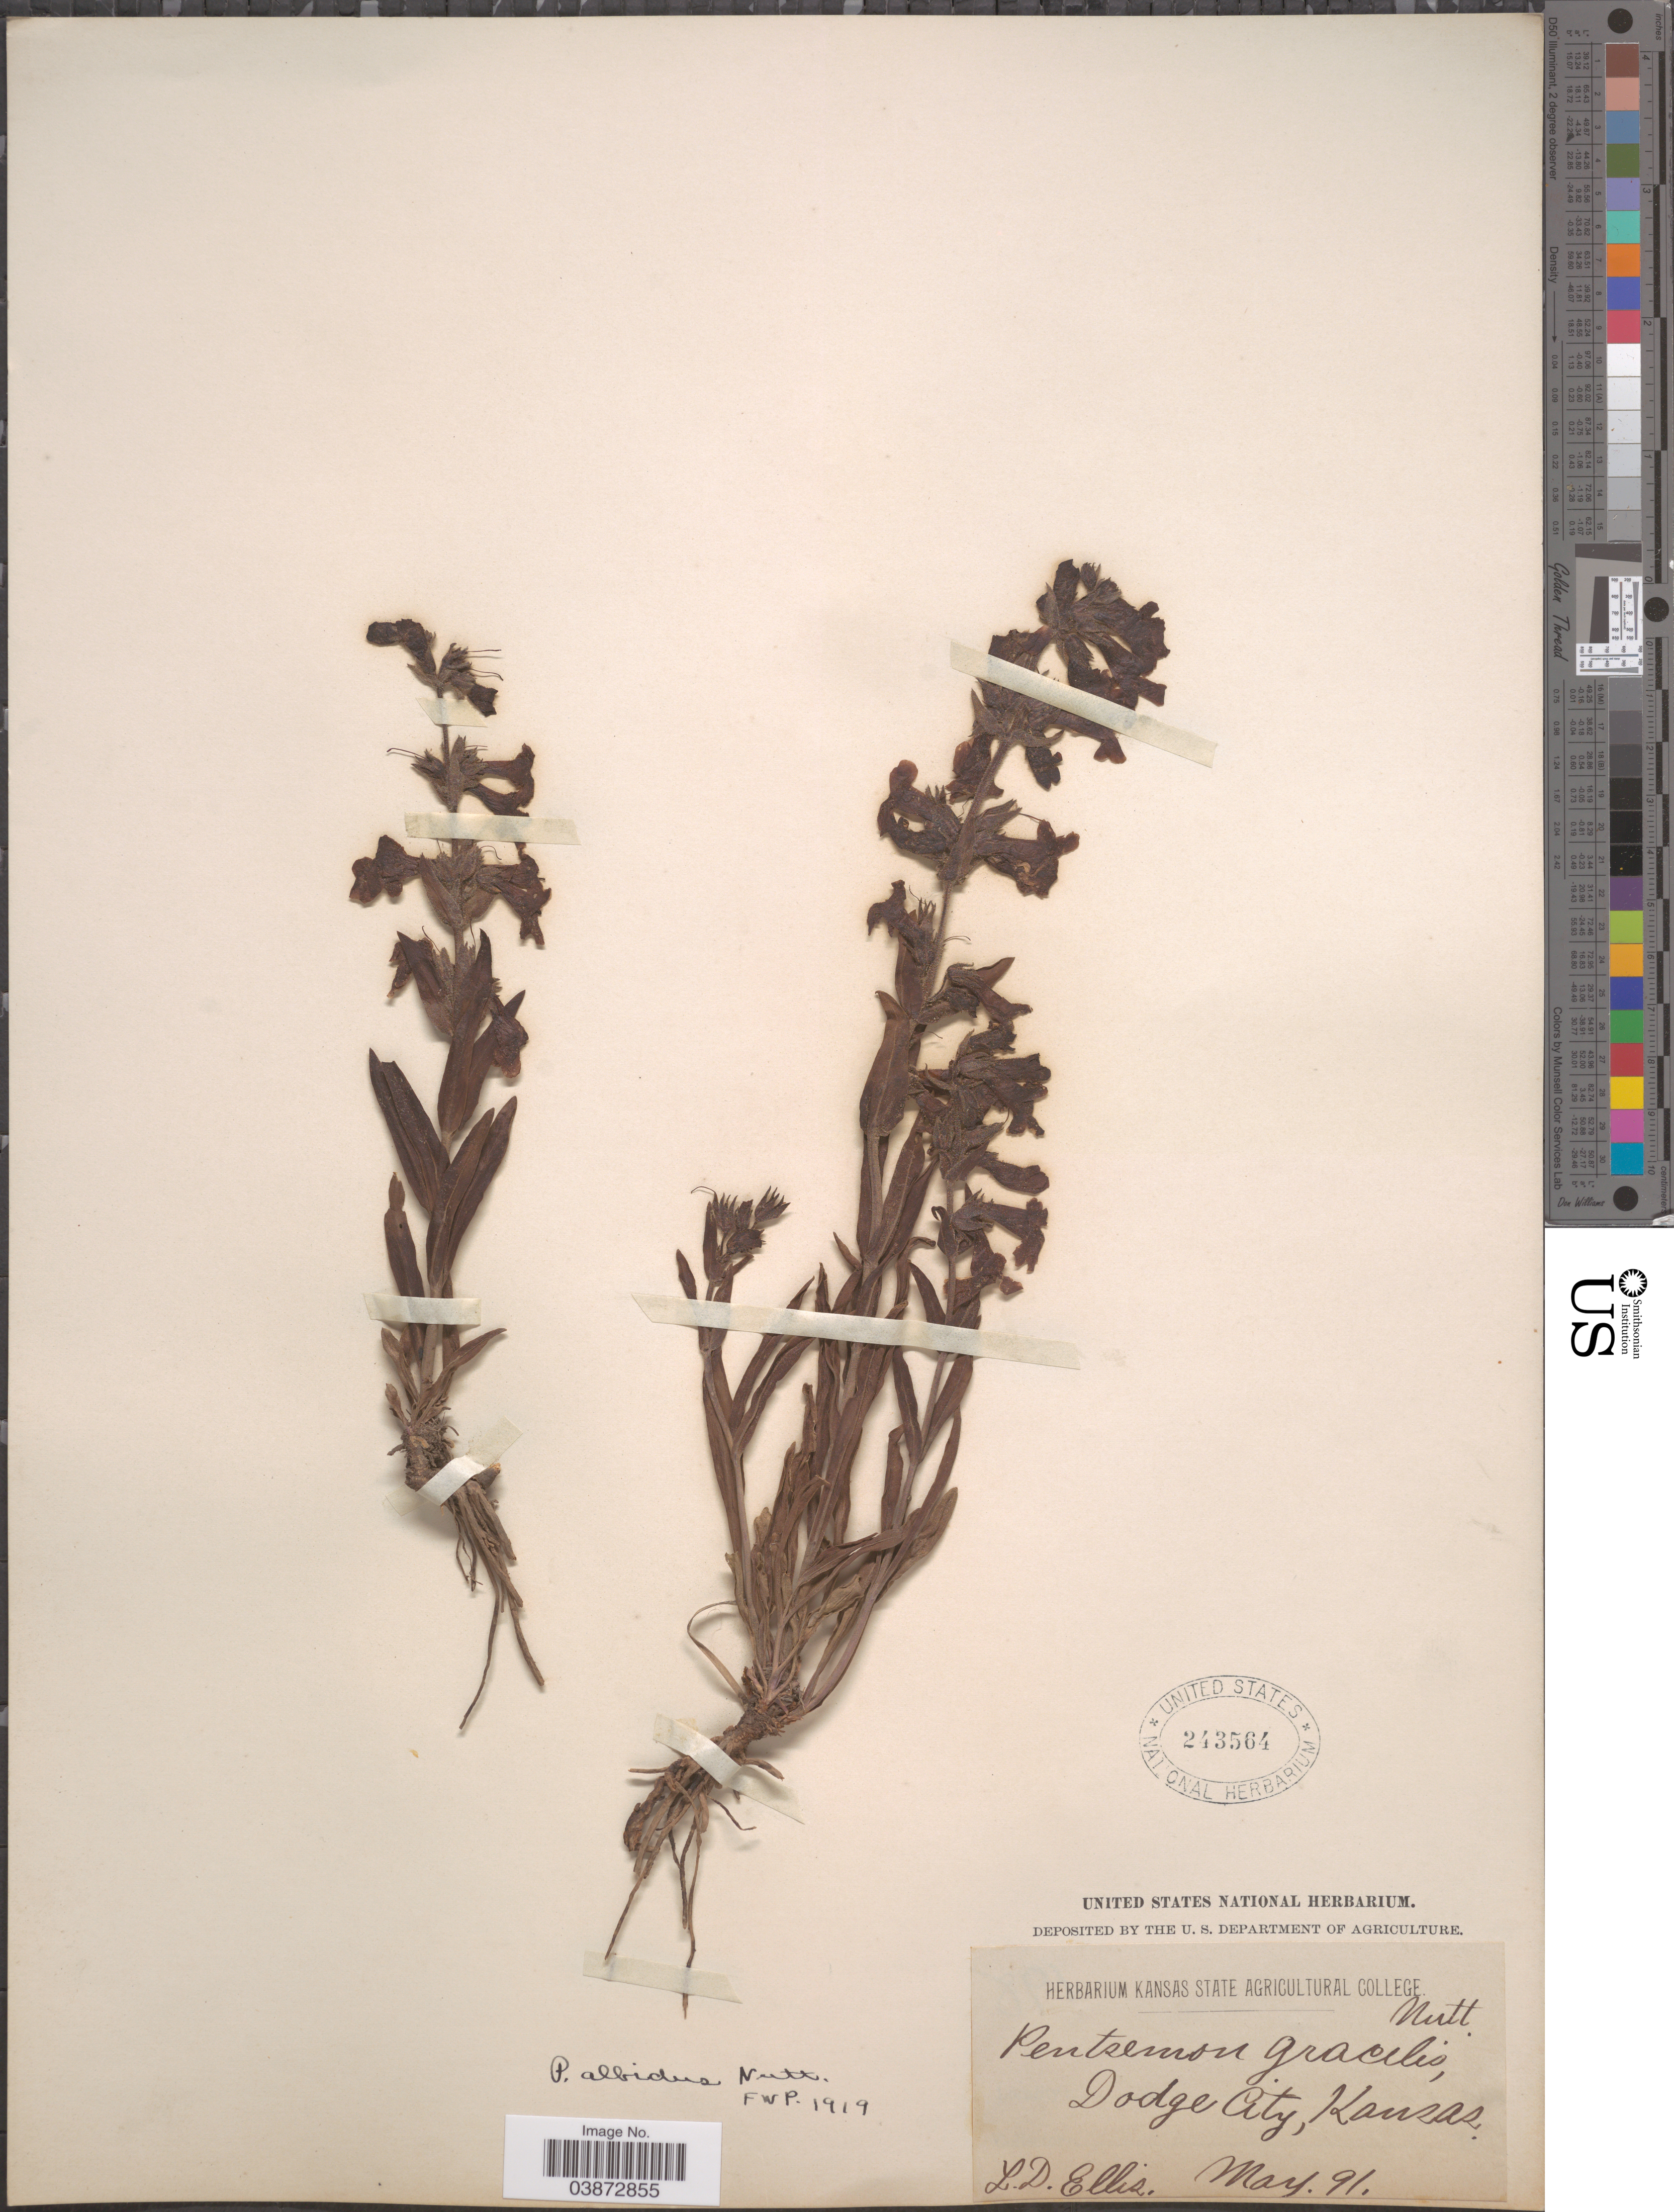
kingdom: Plantae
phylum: Tracheophyta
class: Magnoliopsida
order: Lamiales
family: Plantaginaceae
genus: Penstemon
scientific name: Penstemon albidus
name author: Nutt.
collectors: L. Ellis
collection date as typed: Transcribed d/m/y: /5/91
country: United States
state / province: Kansas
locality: Dodge City.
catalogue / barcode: US 243564